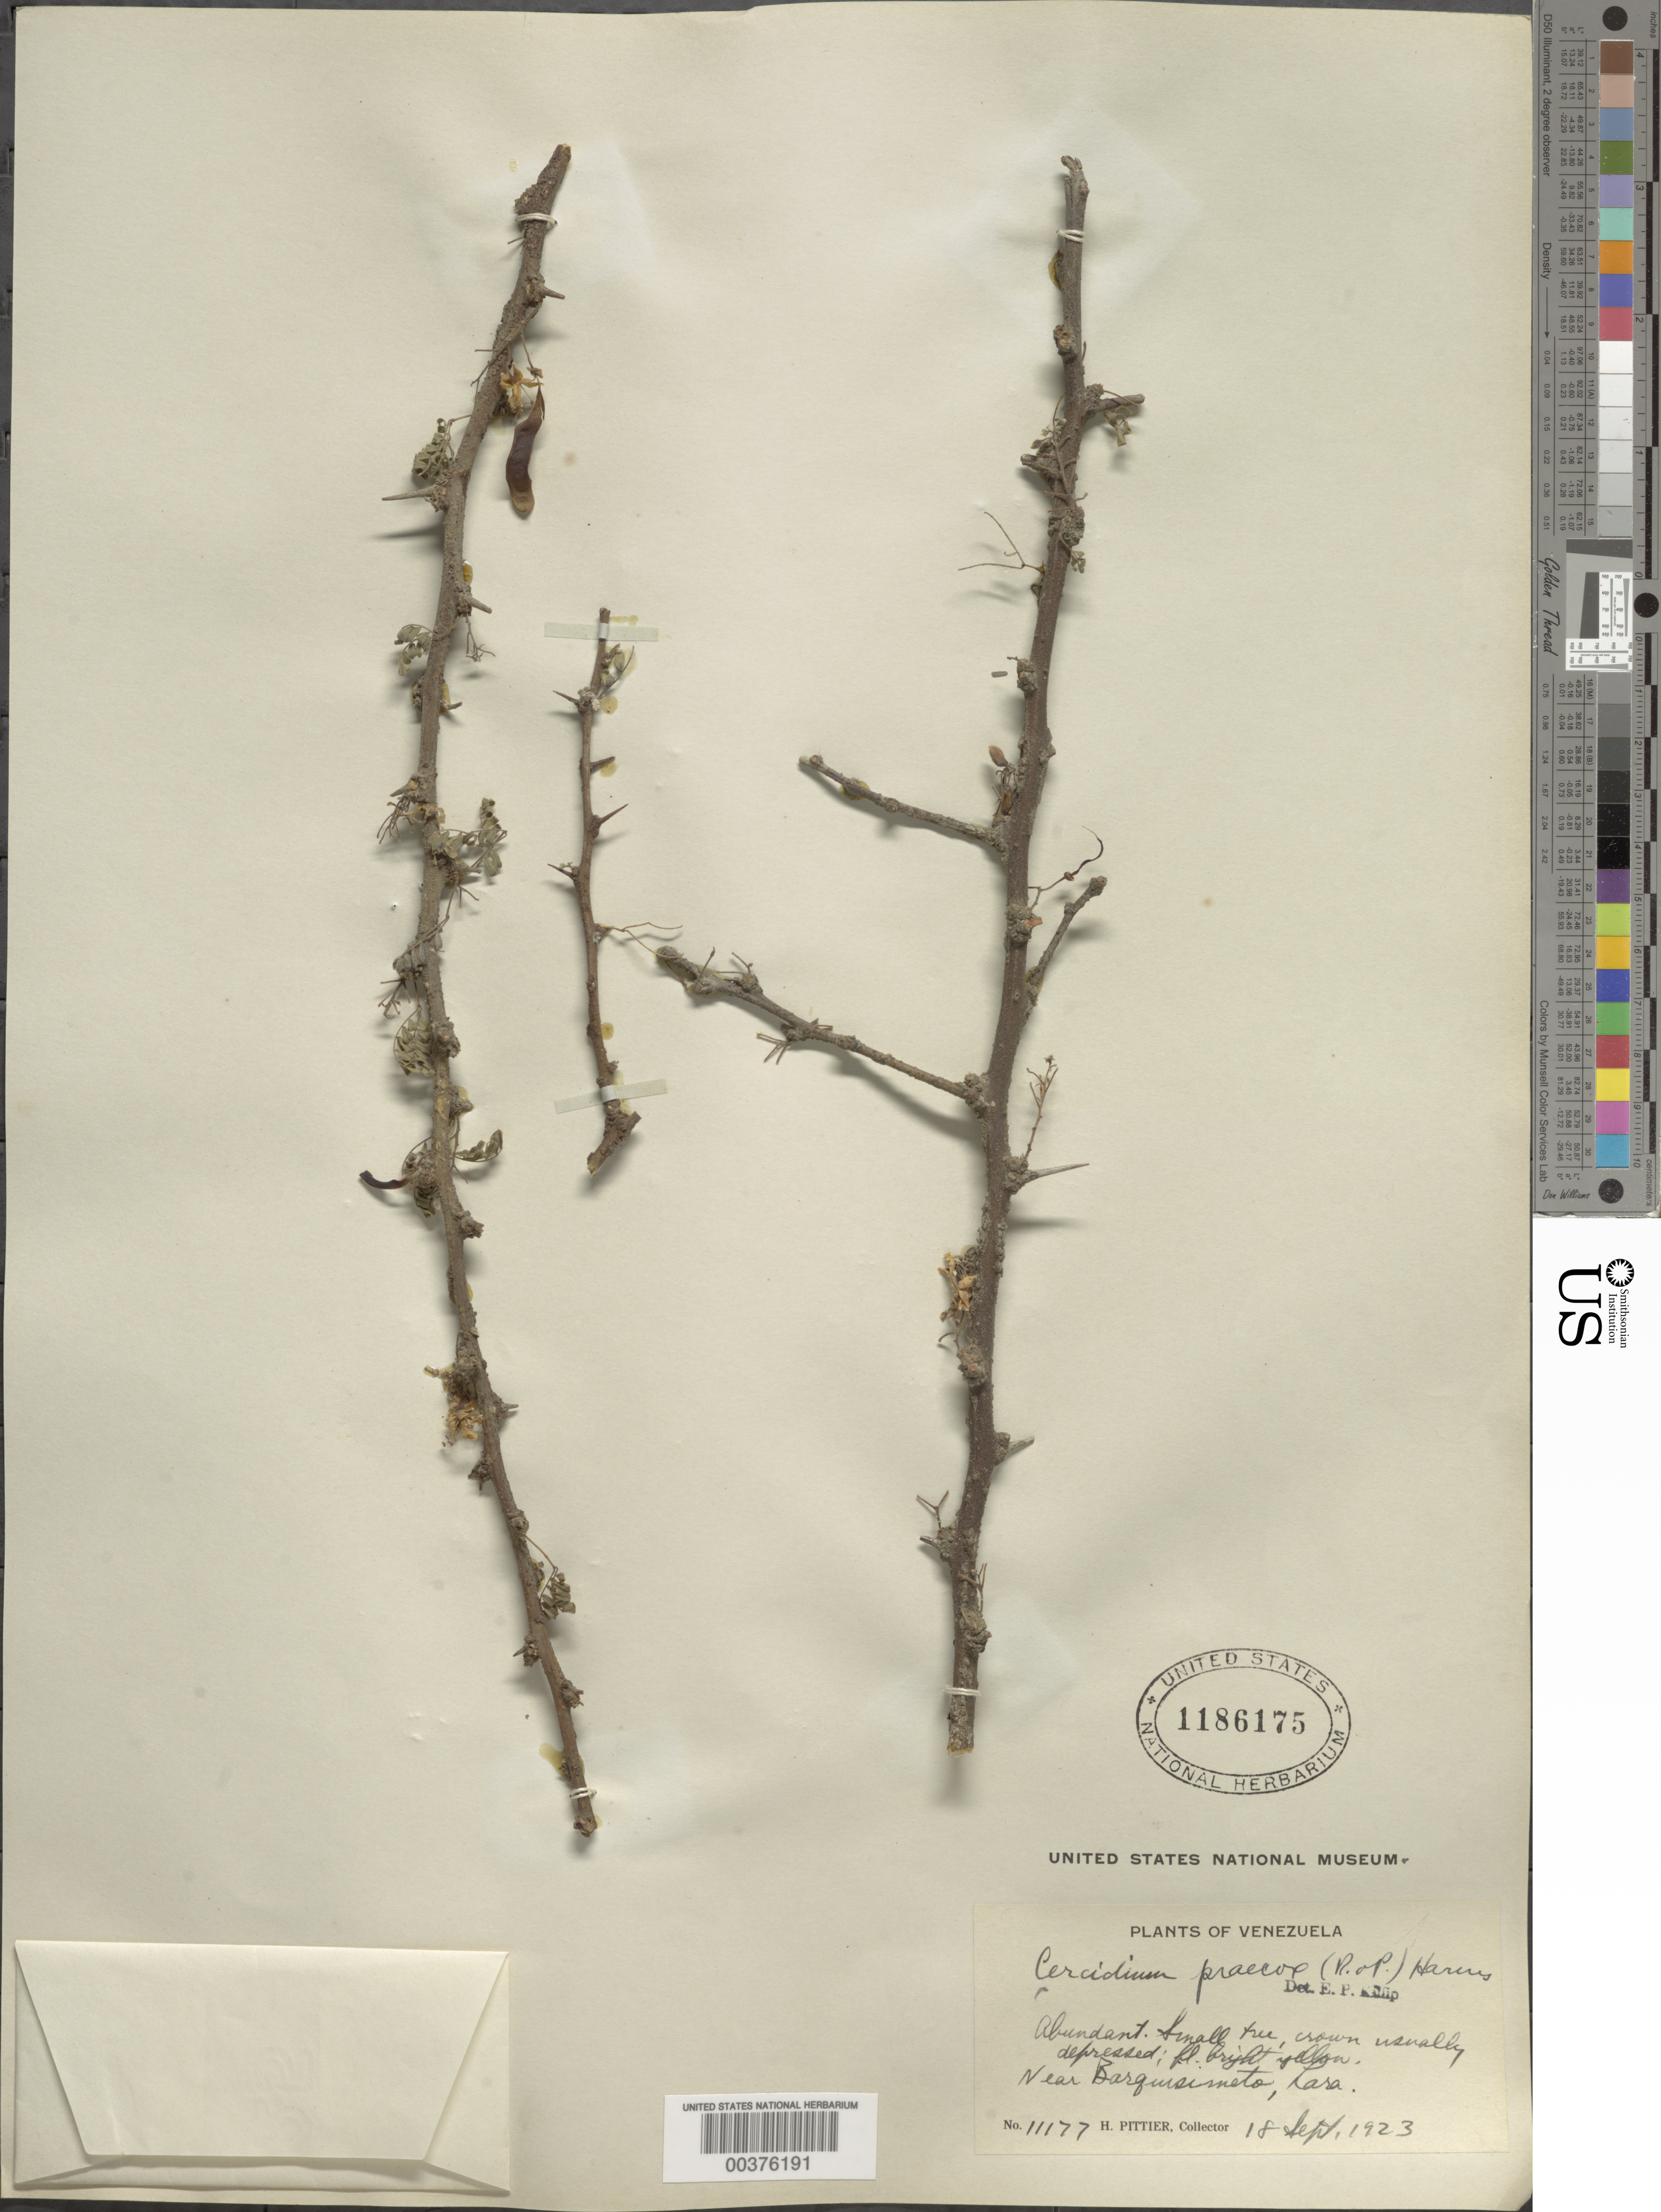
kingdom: Plantae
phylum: Tracheophyta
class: Magnoliopsida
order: Fabales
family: Fabaceae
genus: Parkinsonia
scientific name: Parkinsonia praecox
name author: (Ruiz & Pav.) J.E. Hawkins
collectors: H. F. Pittier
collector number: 11177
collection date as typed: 18 Sep 1923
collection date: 1923-09-18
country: Venezuela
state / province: Lara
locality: Near barquisimeto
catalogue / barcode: US 1186175